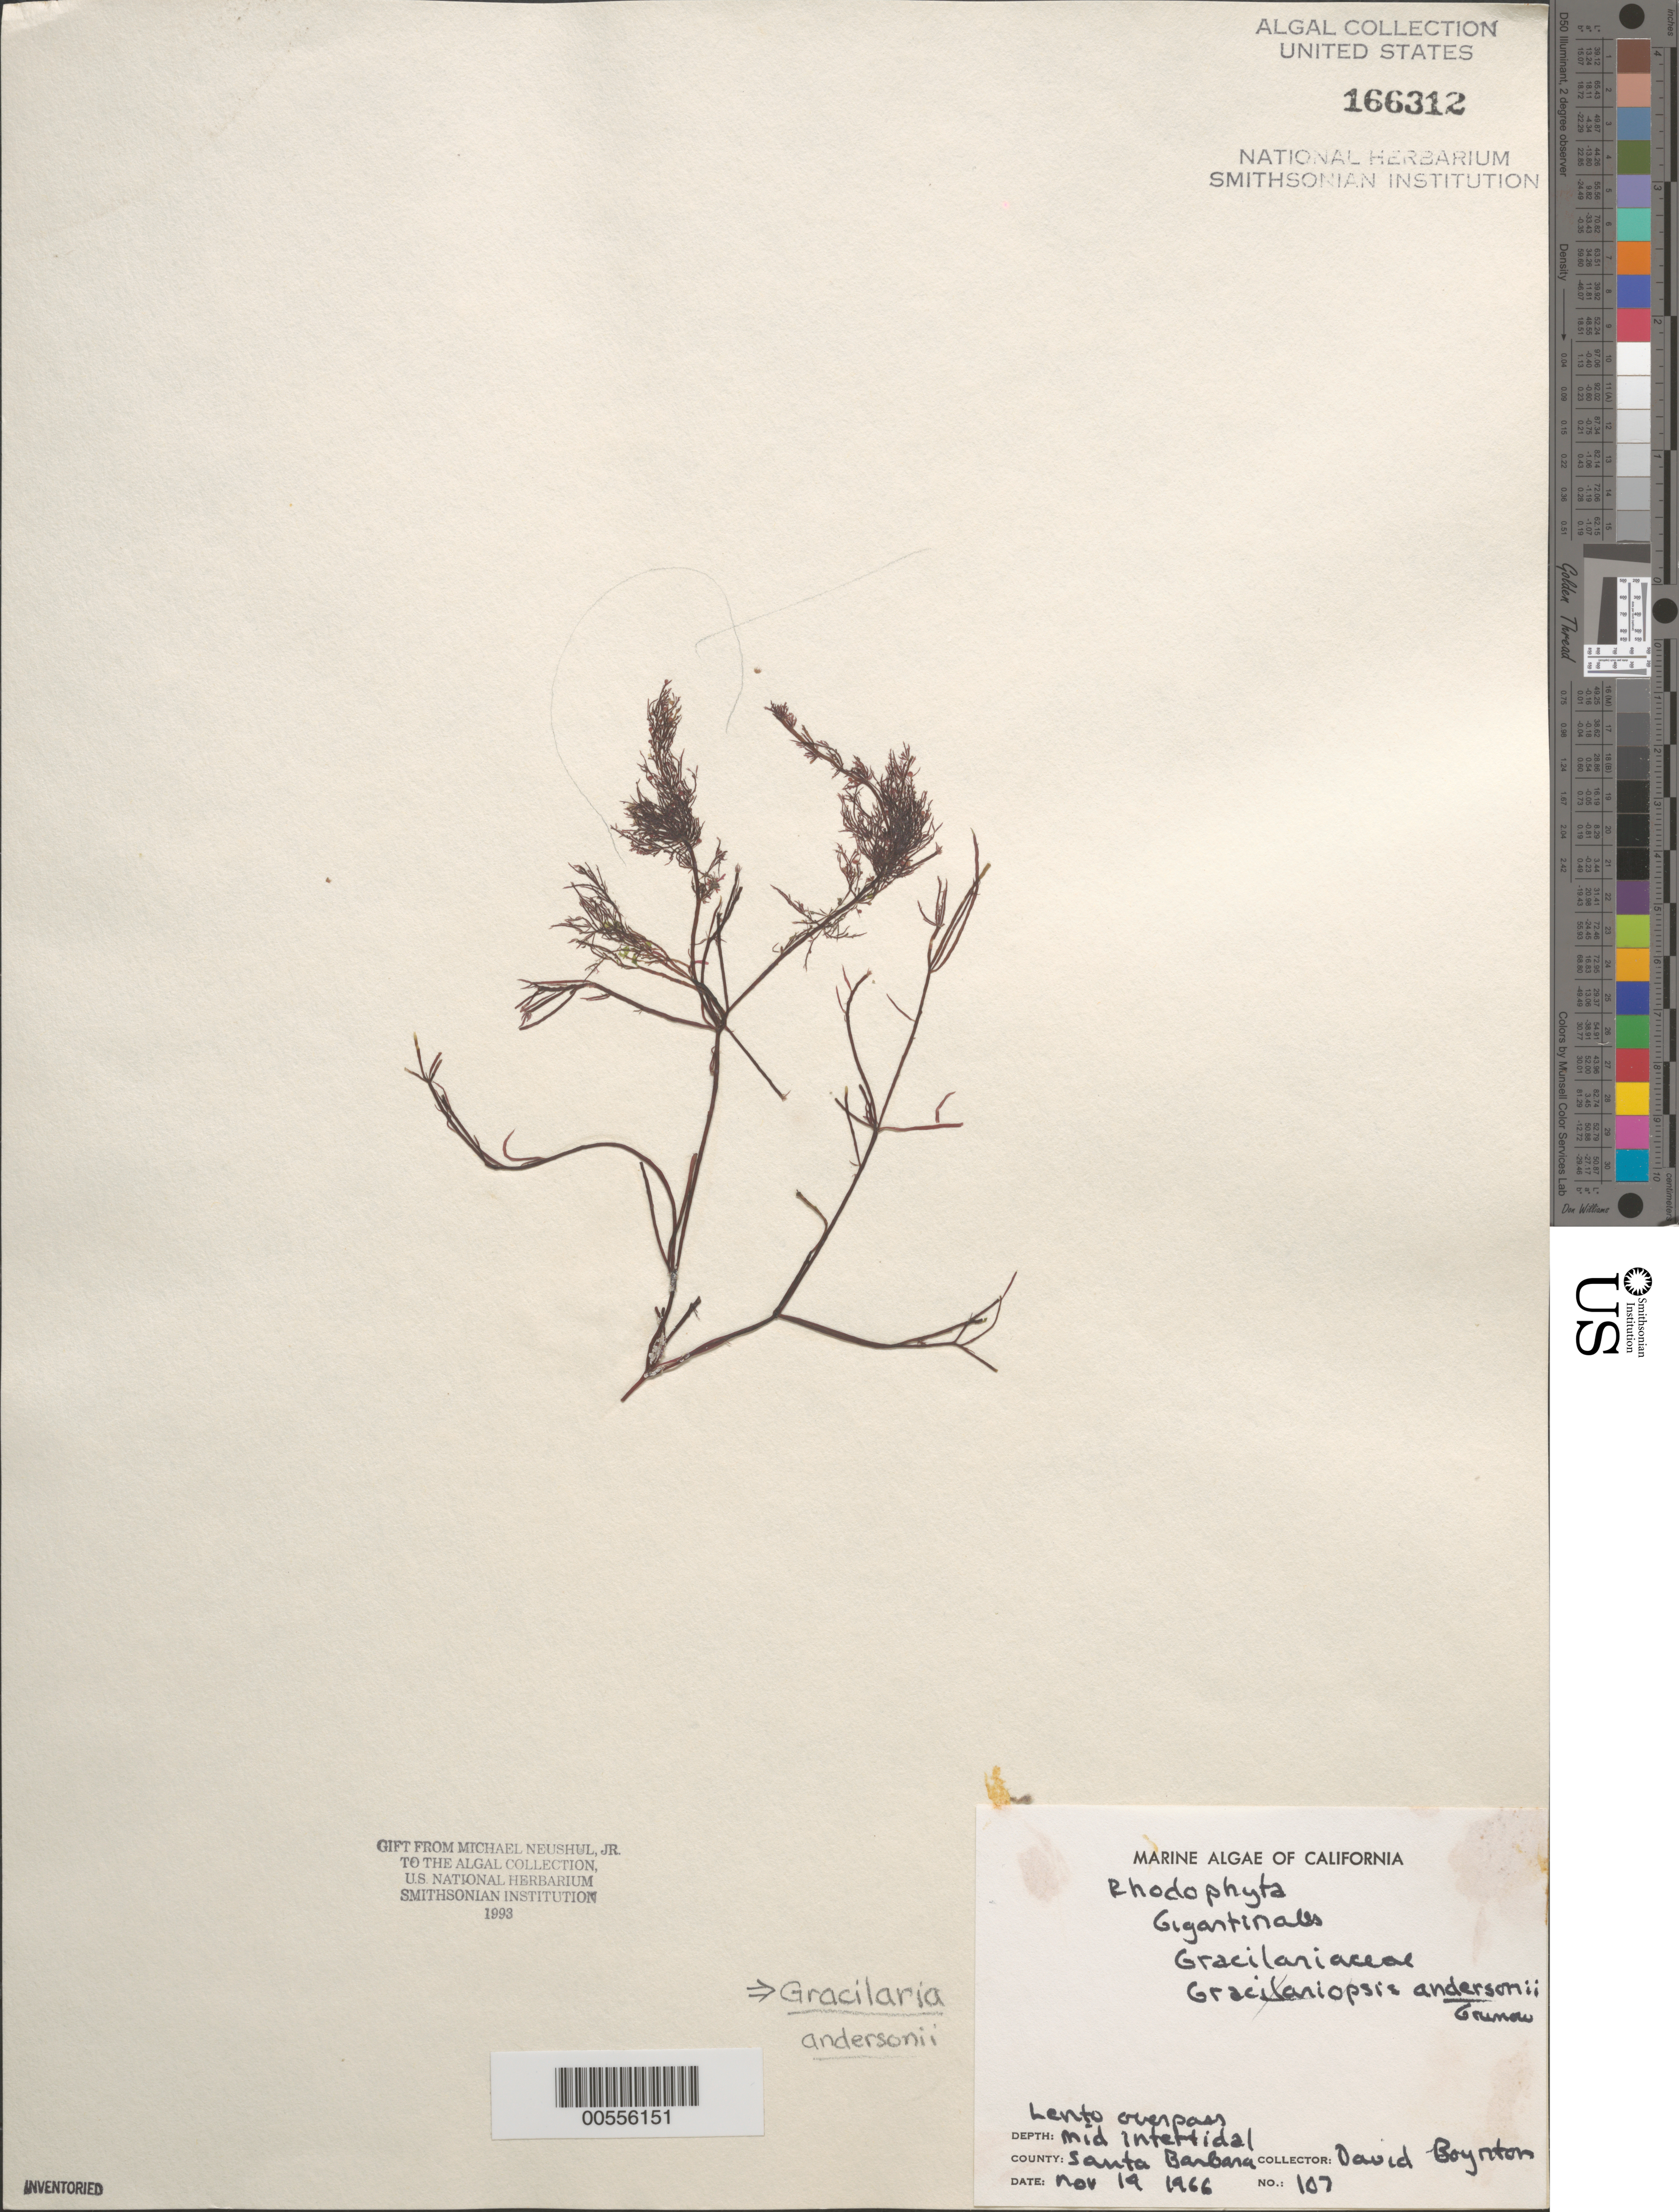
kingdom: Plantae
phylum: Rhodophyta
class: Florideophyceae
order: Gracilariales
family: Gracilariaceae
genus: Gracilariopsis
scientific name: Gracilariopsis andersonii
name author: (Grunow) E.Y. Dawson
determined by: Algae name updating Project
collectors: D. Boynton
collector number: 107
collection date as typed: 19 Nov 1966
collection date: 1966-11-19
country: United States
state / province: California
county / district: Santa Barbara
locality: Lento Overpass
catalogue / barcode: US 166312